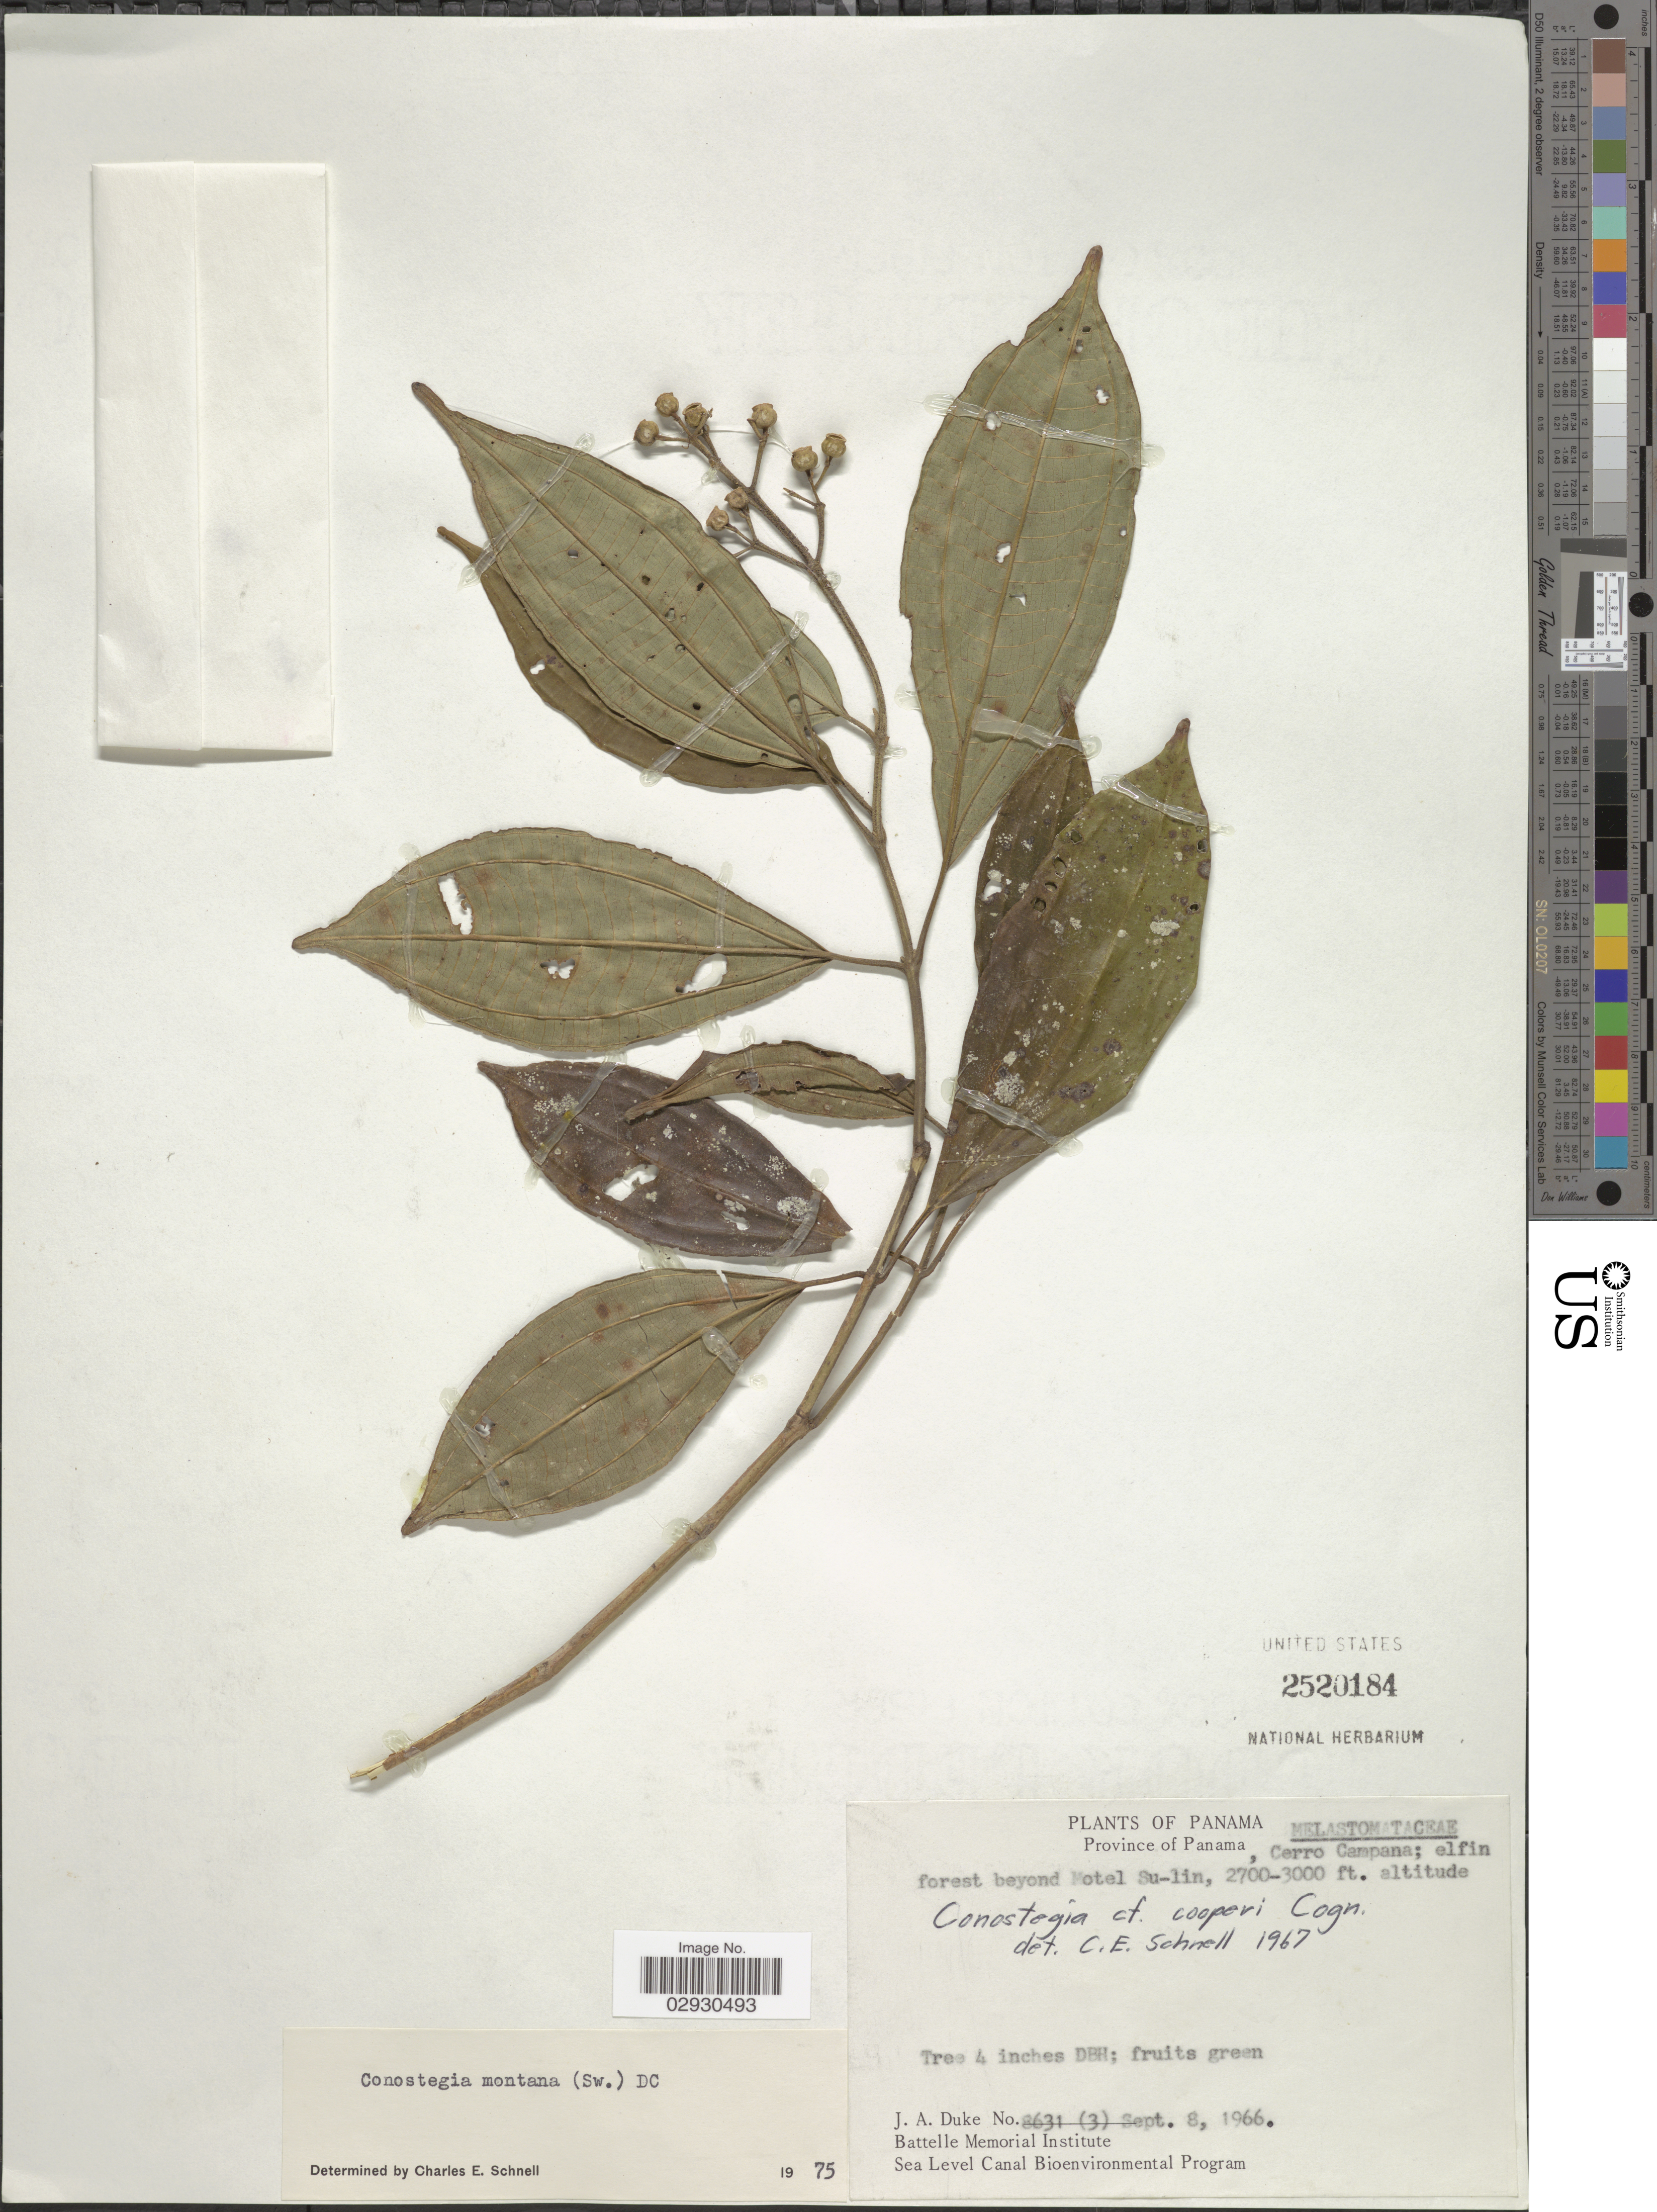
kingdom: Plantae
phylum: Tracheophyta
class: Magnoliopsida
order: Myrtales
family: Melastomataceae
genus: Conostegia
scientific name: Conostegia montana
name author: (Sw.) D. Don ex DC.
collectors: J. A. Duke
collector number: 8631(3)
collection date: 1966-09-08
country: Panama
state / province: Panamá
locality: Cerro Campana, elfin forest beyond Motel Su-lin.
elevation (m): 823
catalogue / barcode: US 2520184